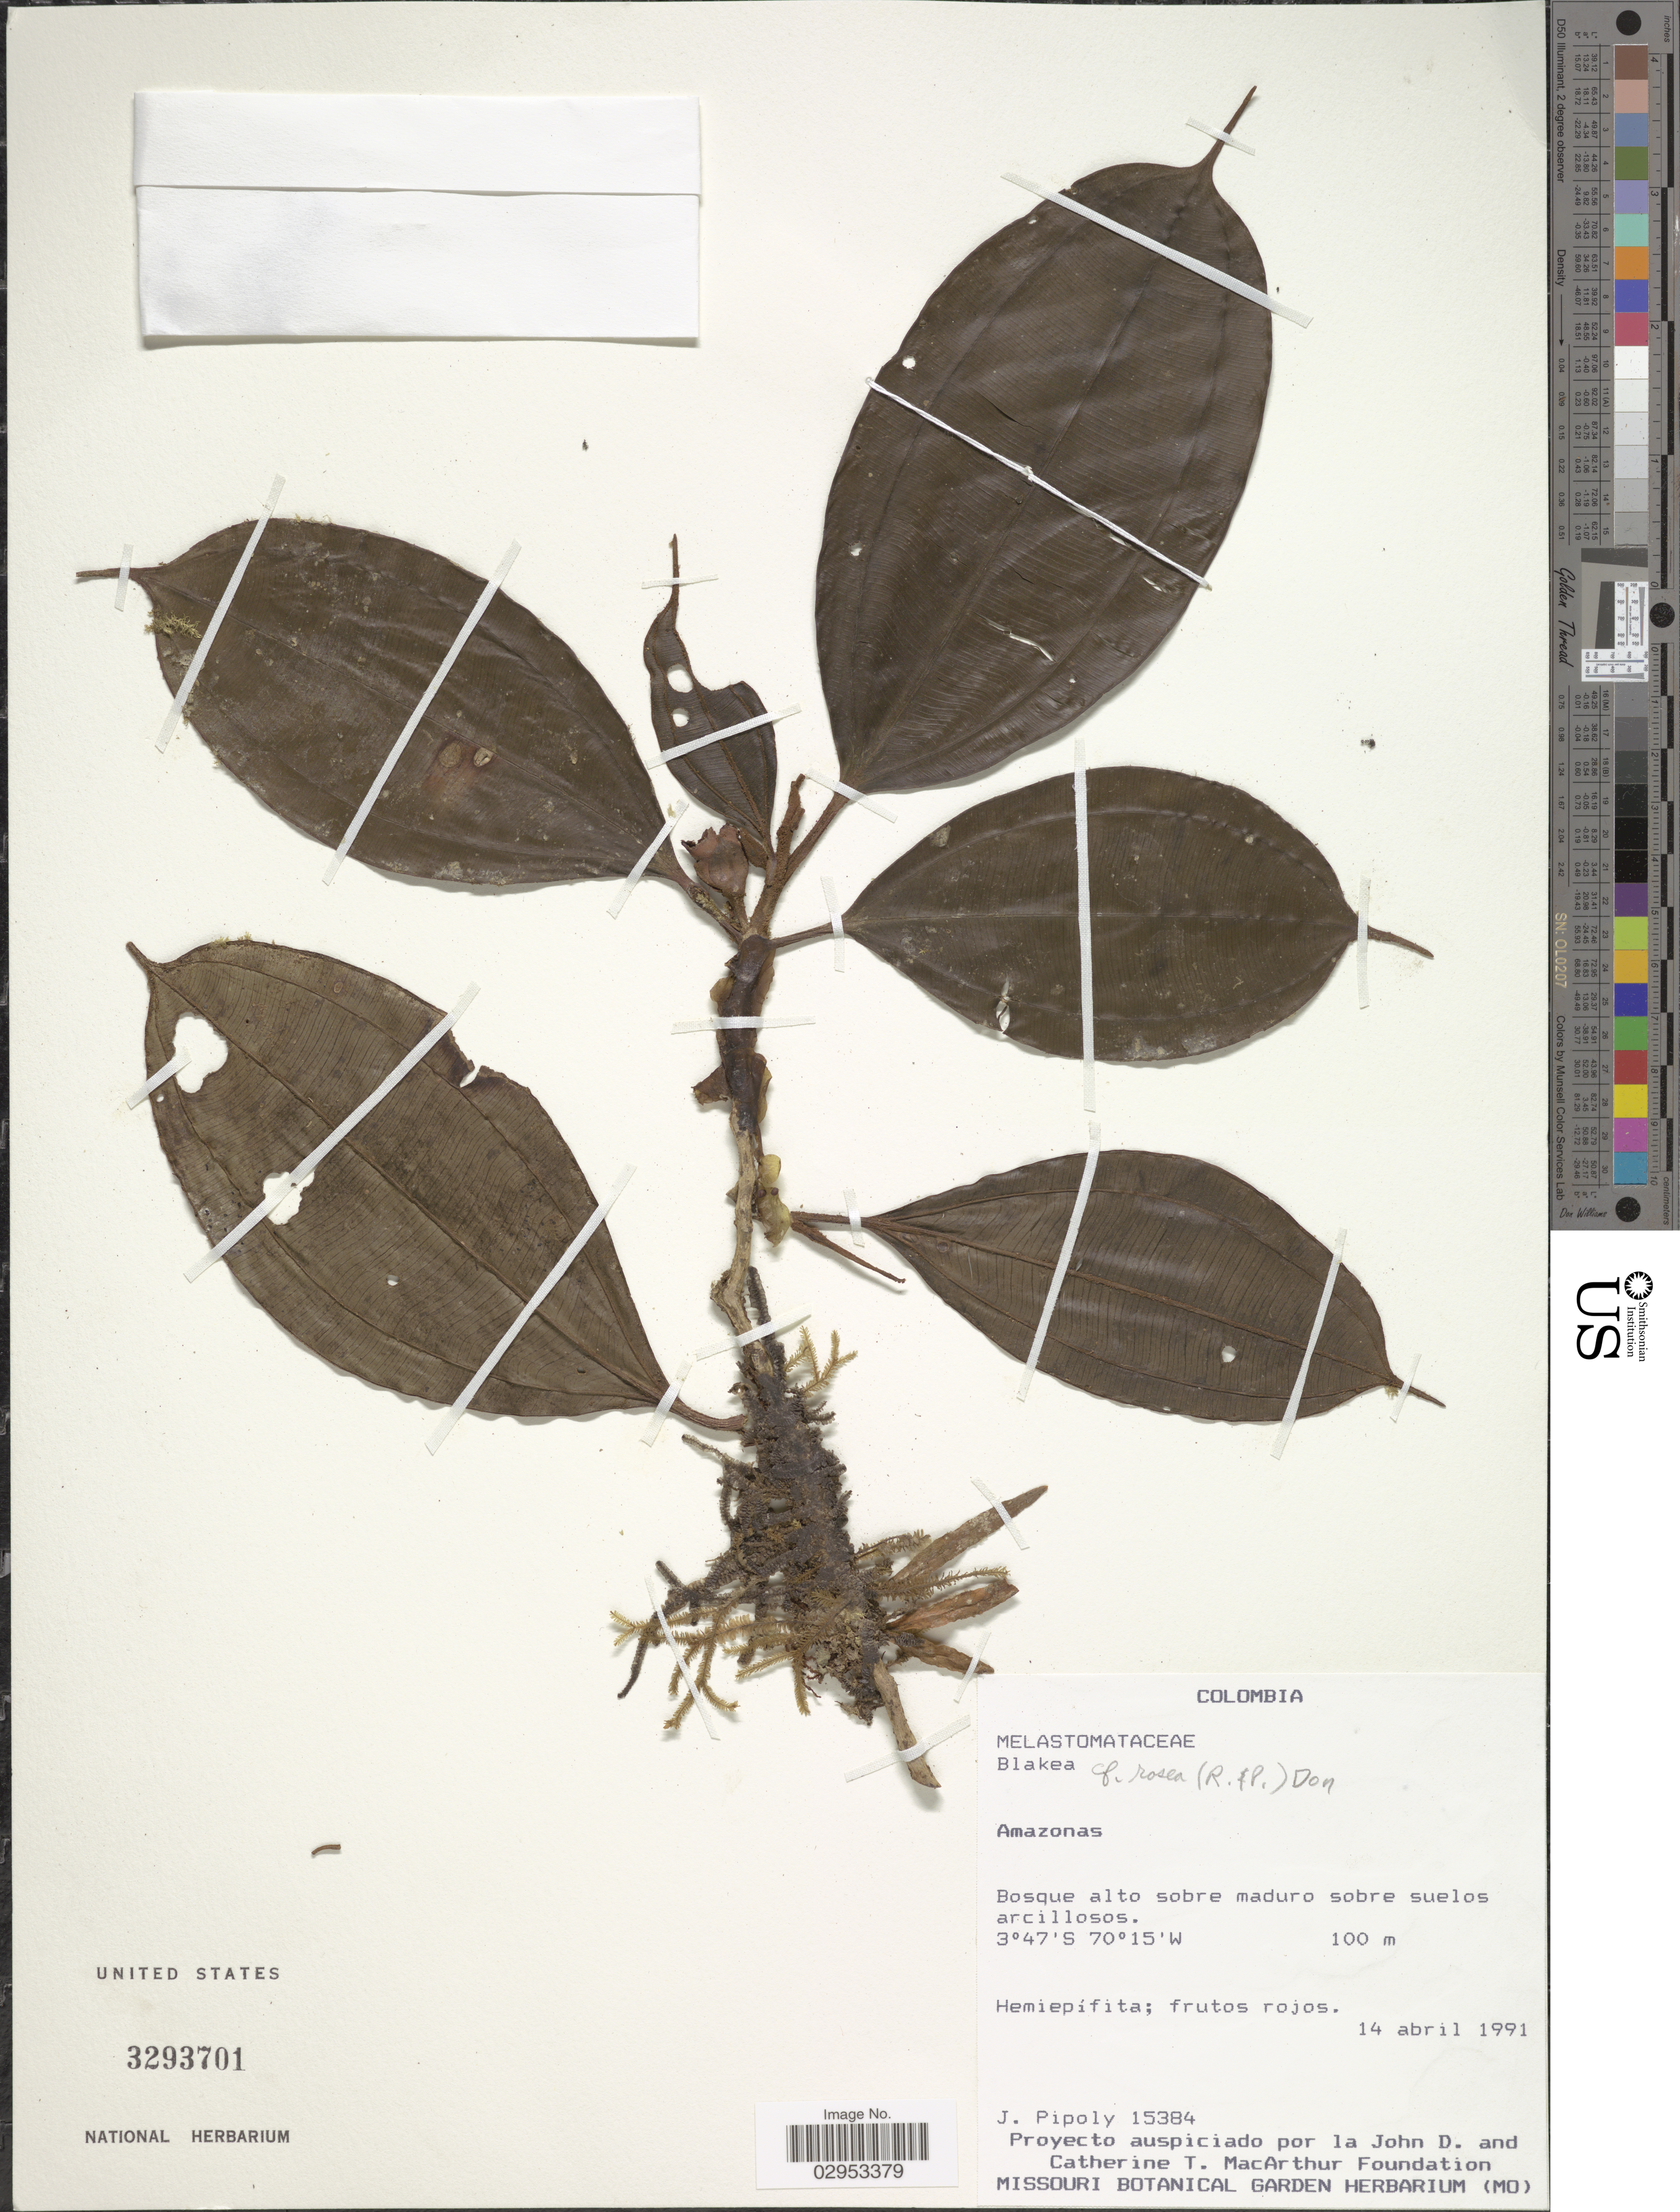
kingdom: Plantae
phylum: Tracheophyta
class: Magnoliopsida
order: Myrtales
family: Melastomataceae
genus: Blakea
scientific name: Blakea rosea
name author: D. Don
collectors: J. J. Pipoly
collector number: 15384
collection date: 1991-04-14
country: Colombia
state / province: Amazônas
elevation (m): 100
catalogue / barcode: US 3293701